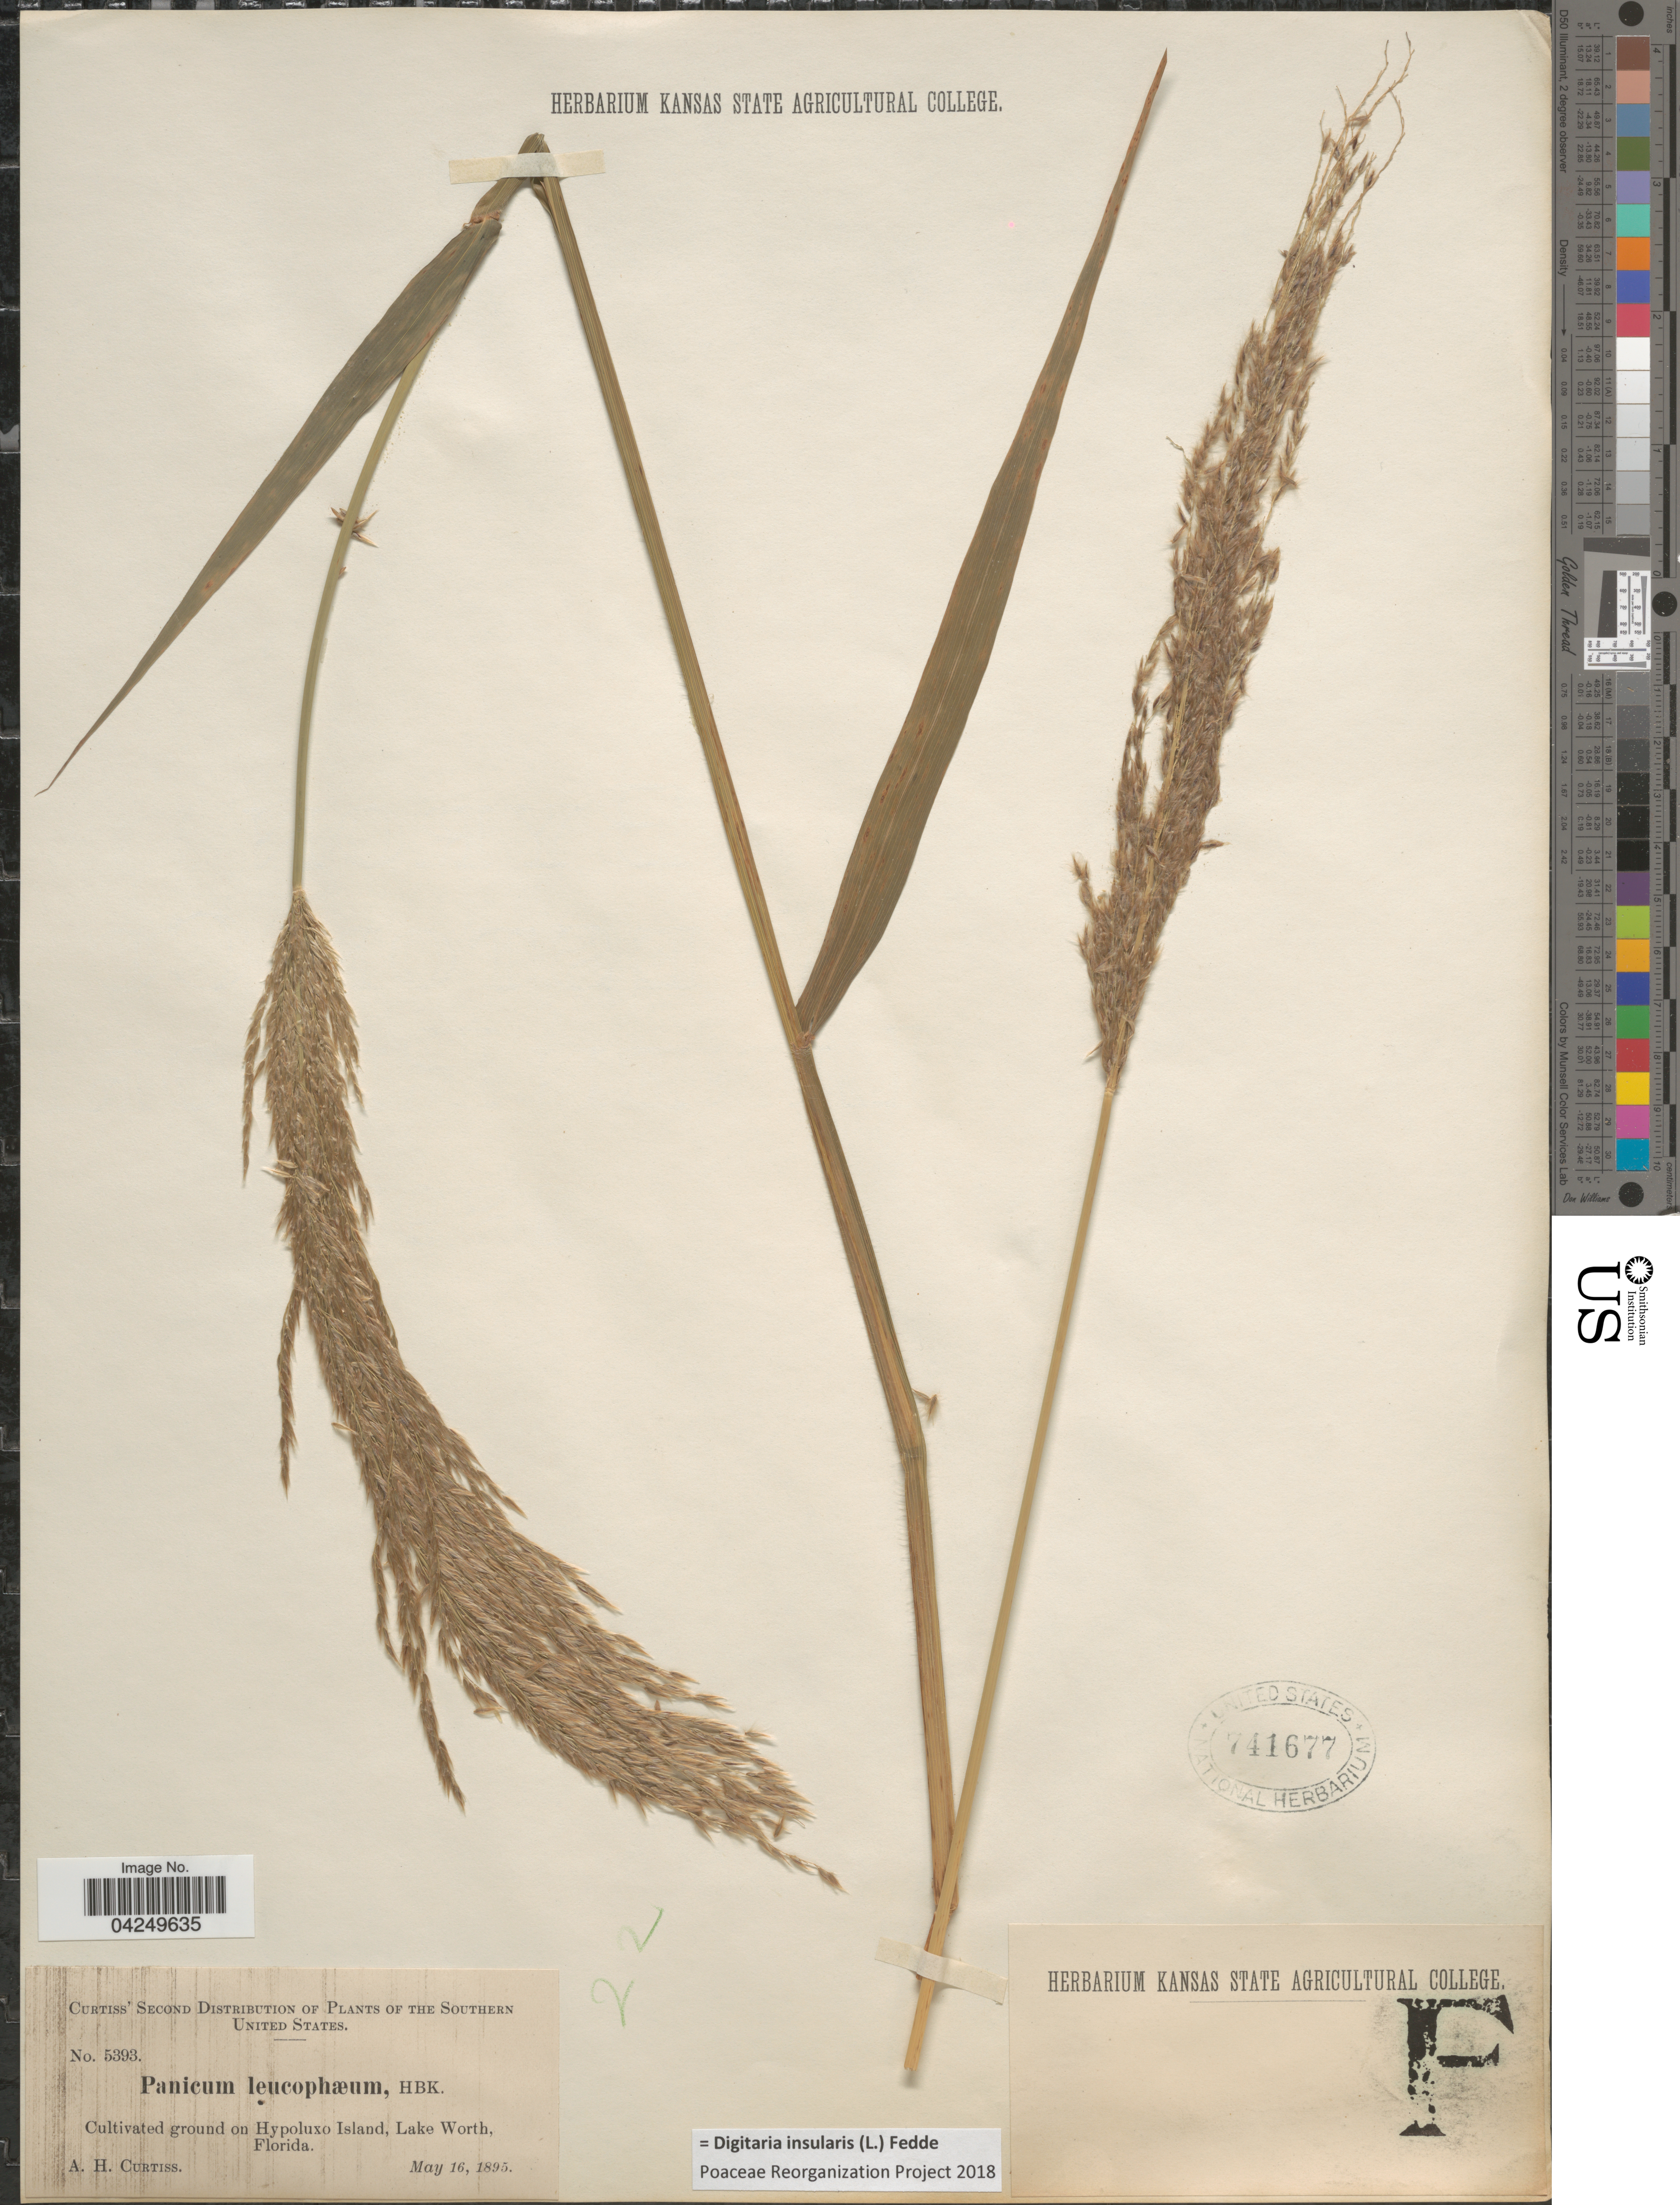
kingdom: Plantae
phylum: Tracheophyta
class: Liliopsida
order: Poales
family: Poaceae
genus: Digitaria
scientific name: Digitaria insularis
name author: (L.) Fedde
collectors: A. H. Curtiss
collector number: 5393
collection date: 1895-05-16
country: United States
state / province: Florida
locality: The Southern United States. On Hypoluxo Island, Lake Worth.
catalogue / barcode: US 741677